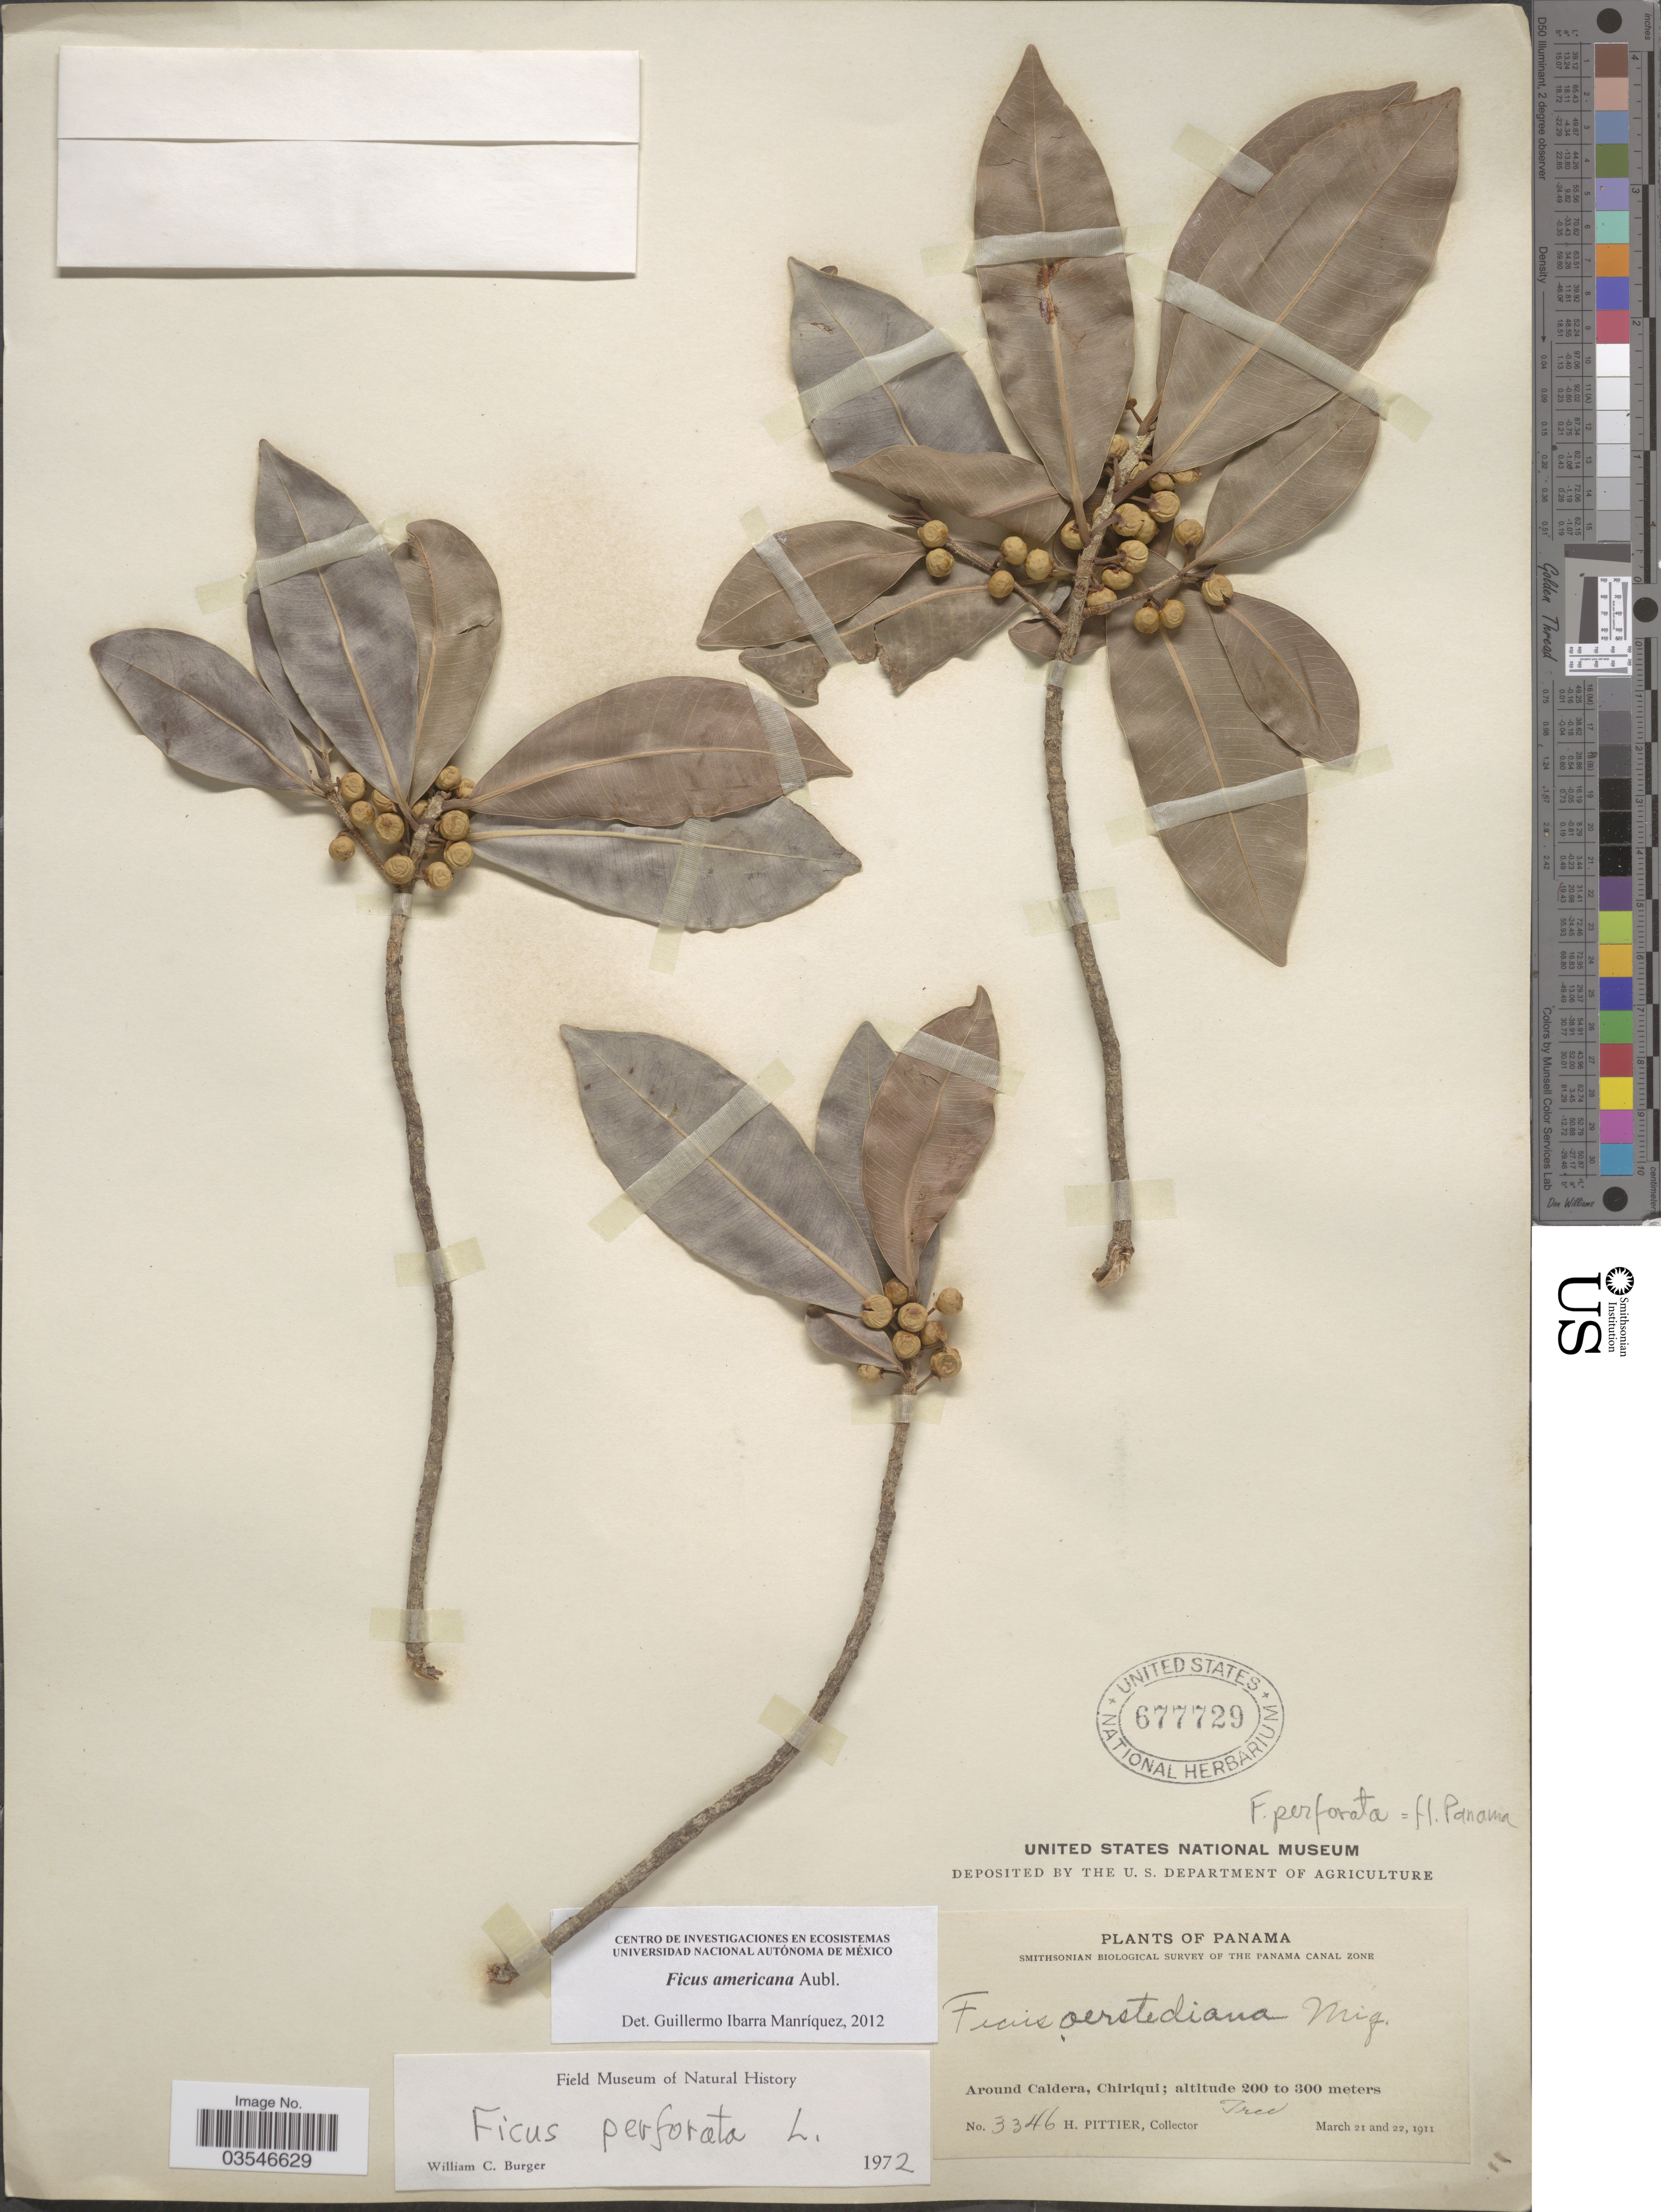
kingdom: Plantae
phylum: Tracheophyta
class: Magnoliopsida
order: Rosales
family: Moraceae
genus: Ficus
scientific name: Ficus americana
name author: Aubl.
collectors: H. F. Pittier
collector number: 3346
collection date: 1911-03-21/1911-03-22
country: Panama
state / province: Chiriqui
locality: Around Caldera.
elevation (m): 200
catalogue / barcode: US 677729